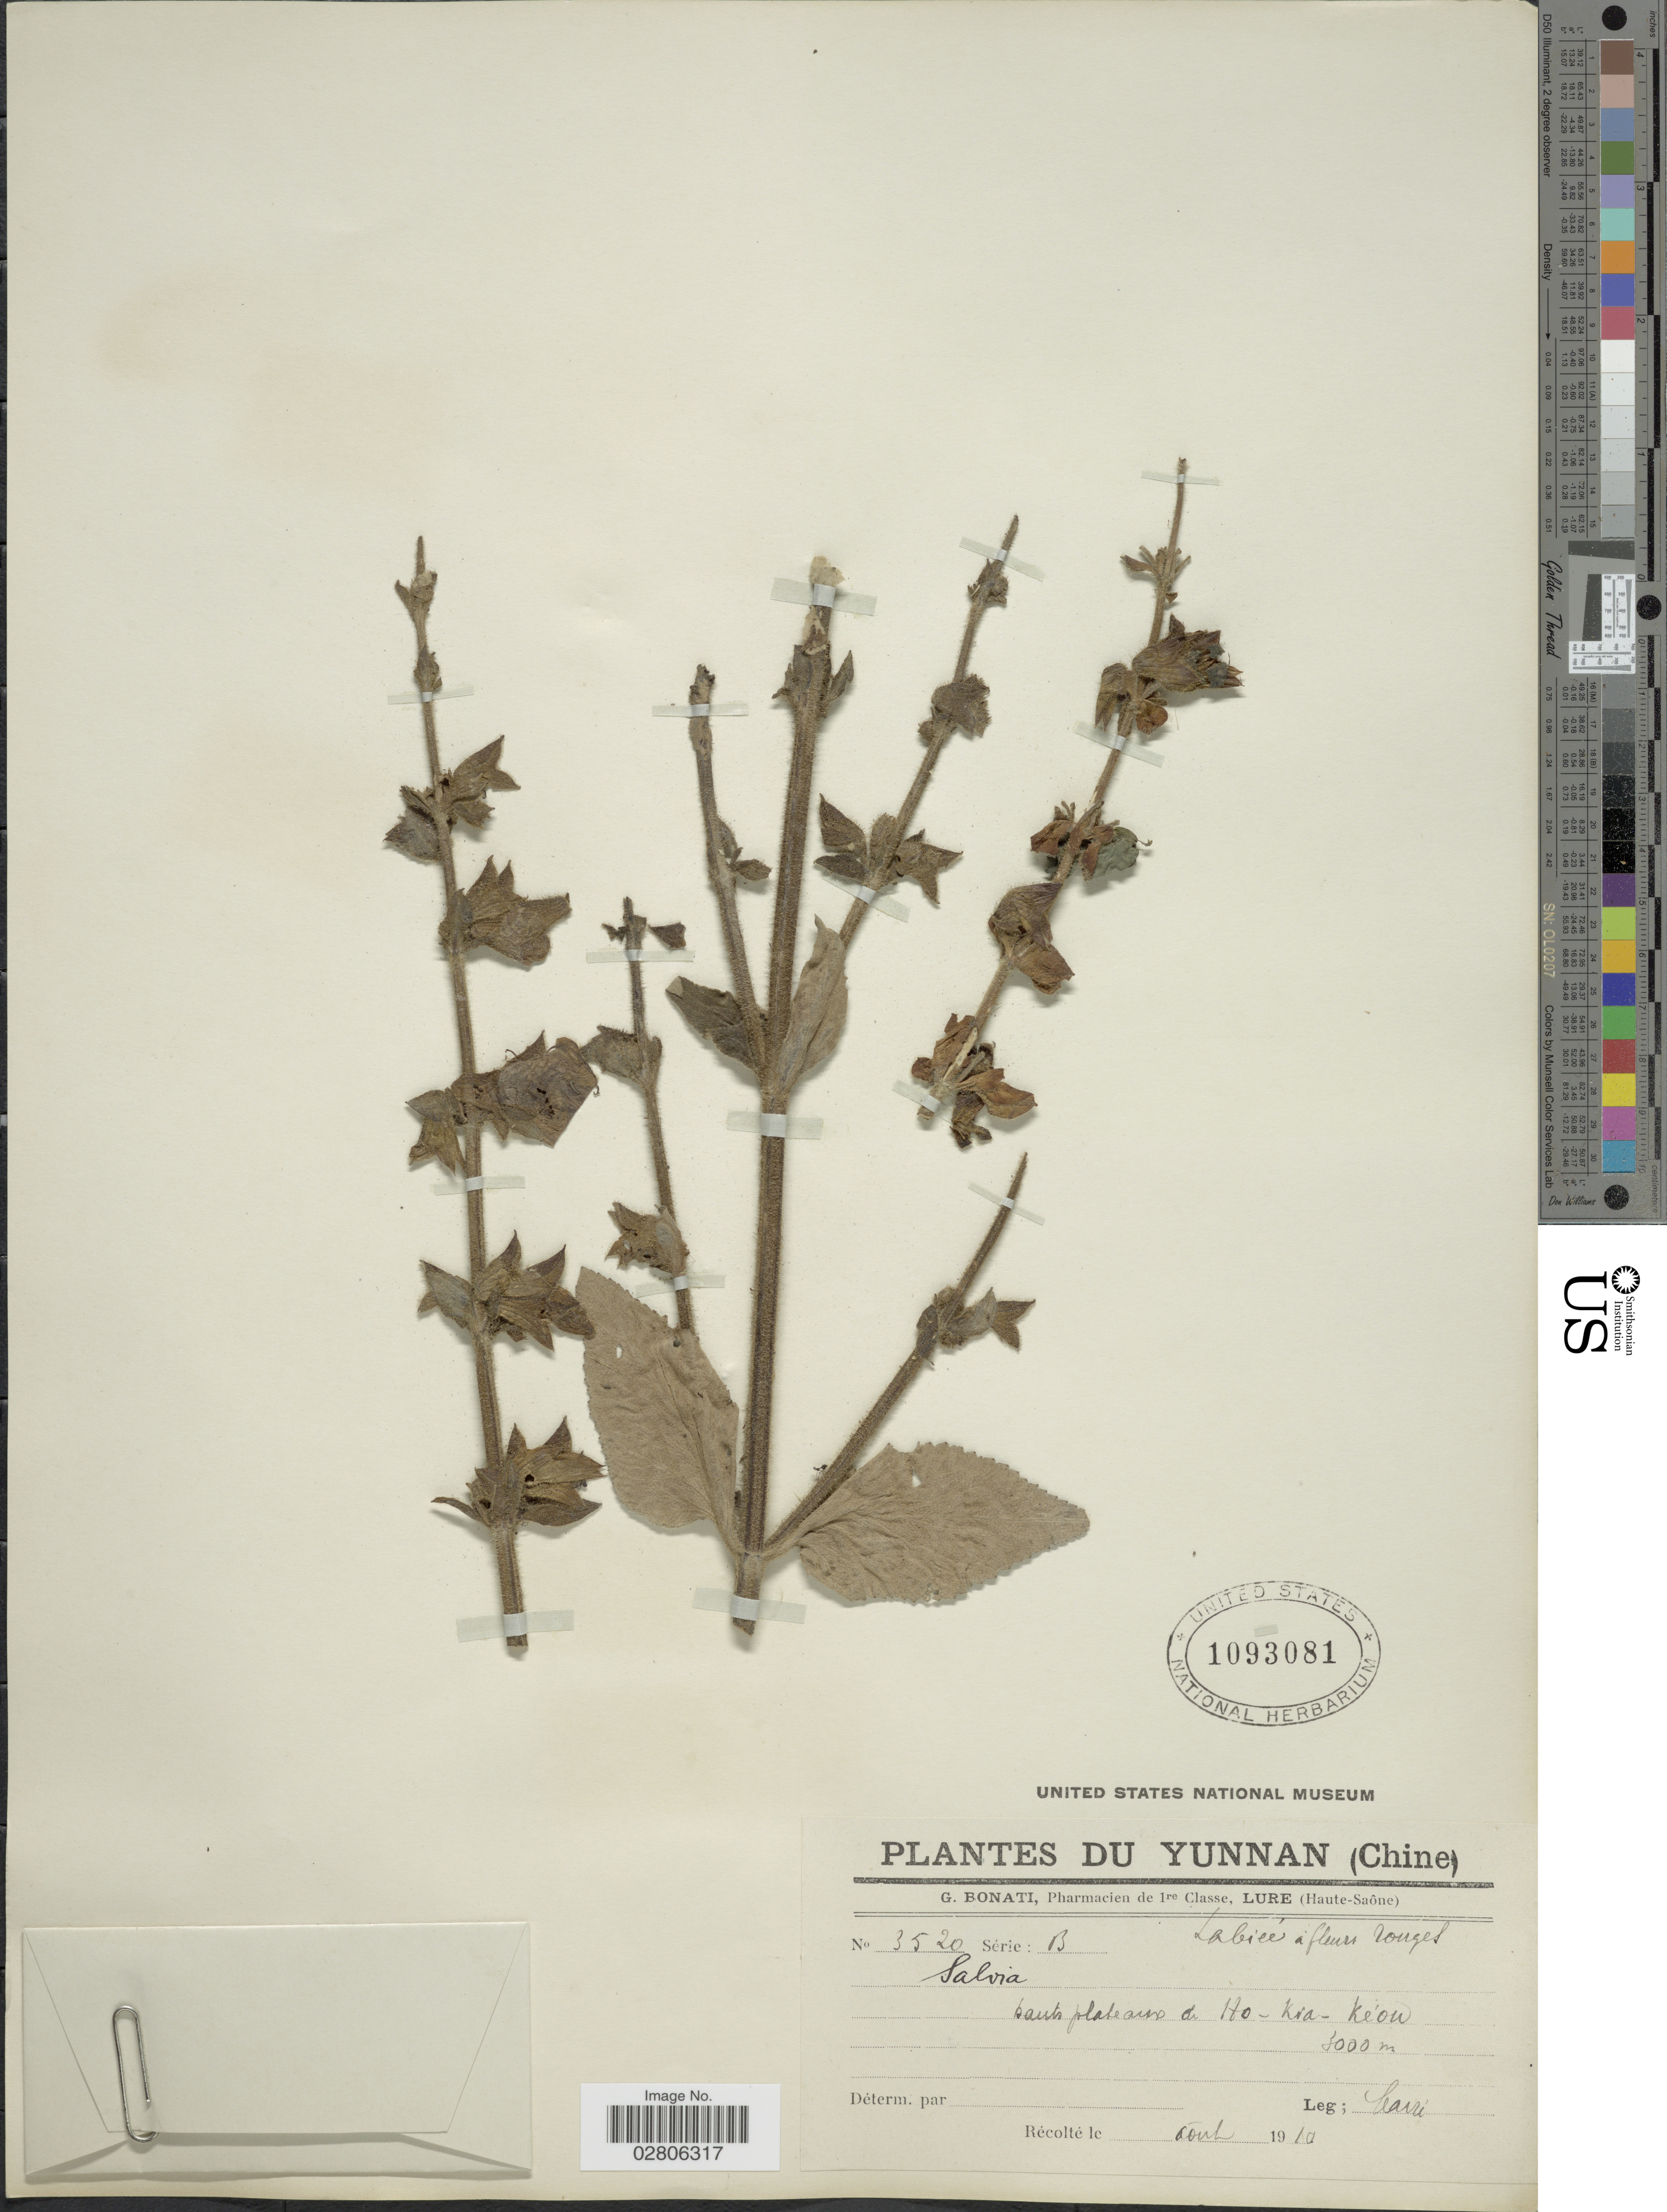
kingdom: Plantae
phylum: Tracheophyta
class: Magnoliopsida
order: Lamiales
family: Lamiaceae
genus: Salvia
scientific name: Salvia przewalskii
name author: Maxim.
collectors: G. Bonati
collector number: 3520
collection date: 1910-08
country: China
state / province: Yunnan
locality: Hauts plateaux de Ho-Kra [interpreted]-Kéou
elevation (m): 3000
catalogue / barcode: US 1093081